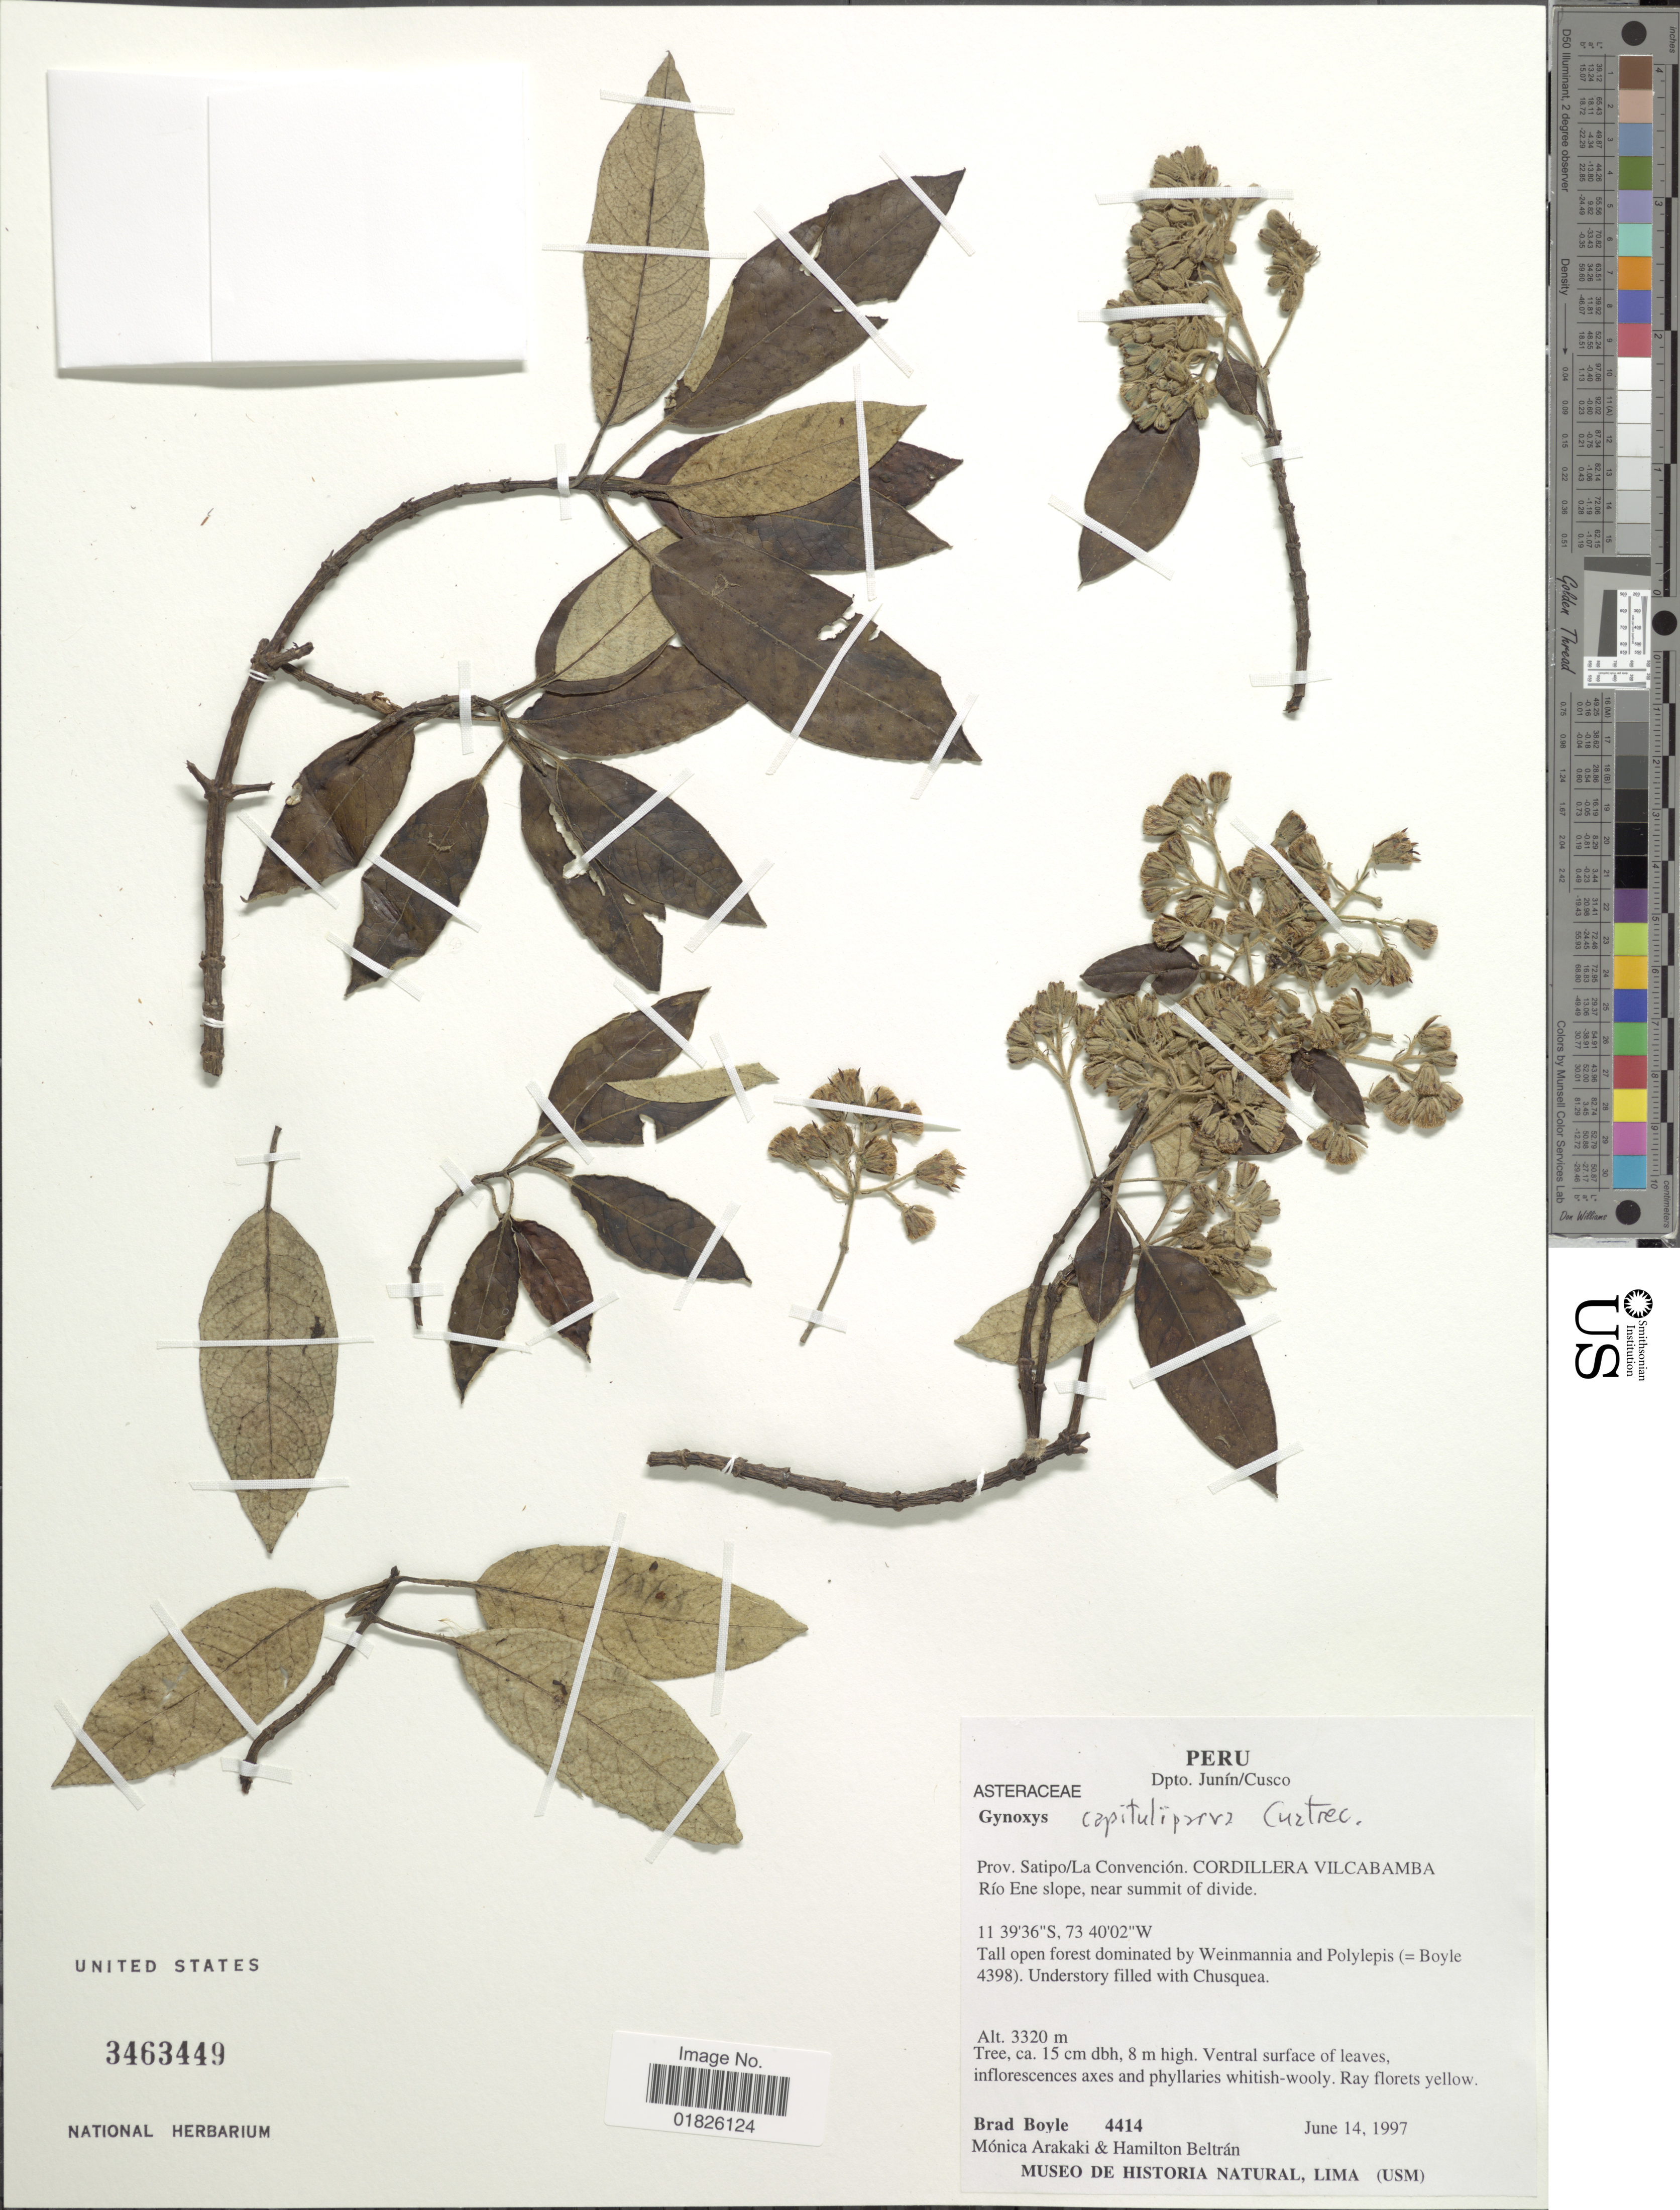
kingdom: Plantae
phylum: Tracheophyta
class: Magnoliopsida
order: Asterales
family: Asteraceae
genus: Gynoxys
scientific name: Gynoxys capituliparva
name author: Cuatrec.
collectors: B. Boyle, M. Arakaki & H. Beltrán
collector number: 4414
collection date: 1997-06-14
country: Peru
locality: Dpto. Junin-Cusco. Prov. satipo/La Convencion. Cordillera Vilcabamba Rio Ene slope, mnear summit of divide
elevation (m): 3320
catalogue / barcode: US 3463449